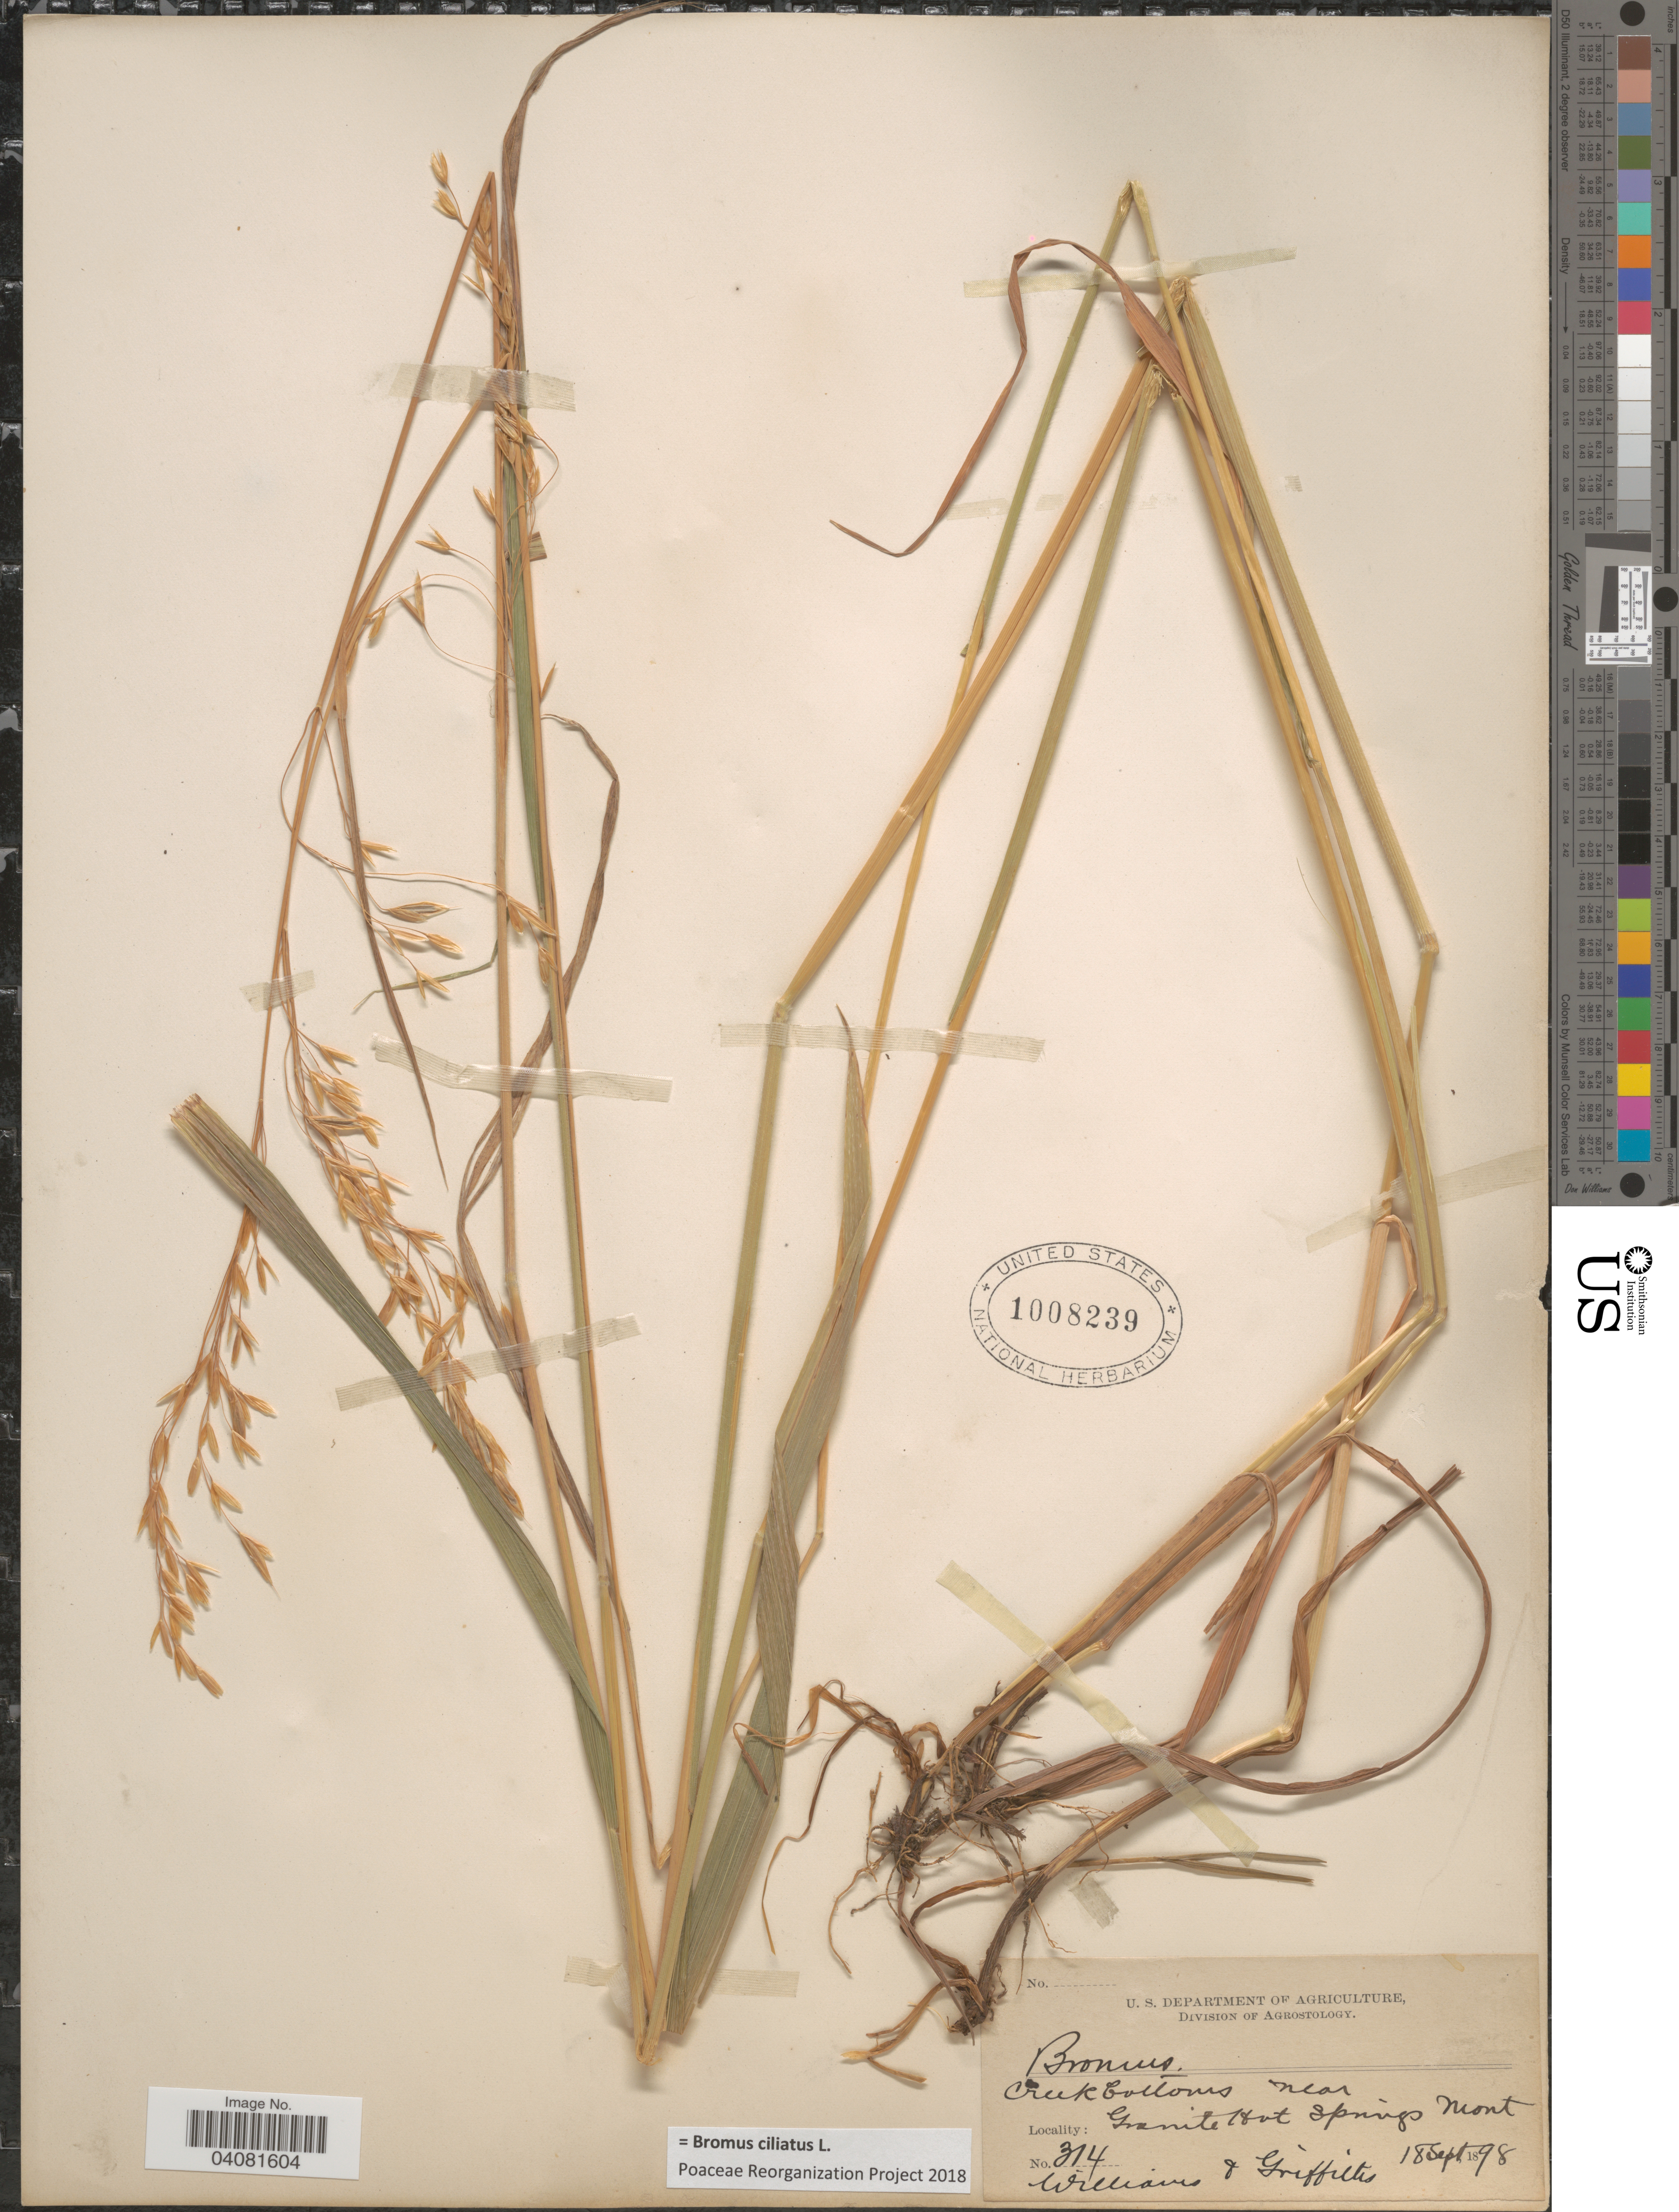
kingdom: Plantae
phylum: Tracheophyta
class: Liliopsida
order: Poales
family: Poaceae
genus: Bromus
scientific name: Bromus ciliatus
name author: L.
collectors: -- Williams & -- Griffiths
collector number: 314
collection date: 1898-09-18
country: United States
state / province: Montana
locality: Creek bottoms near Granite Hot Springs.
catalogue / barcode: US 1008239